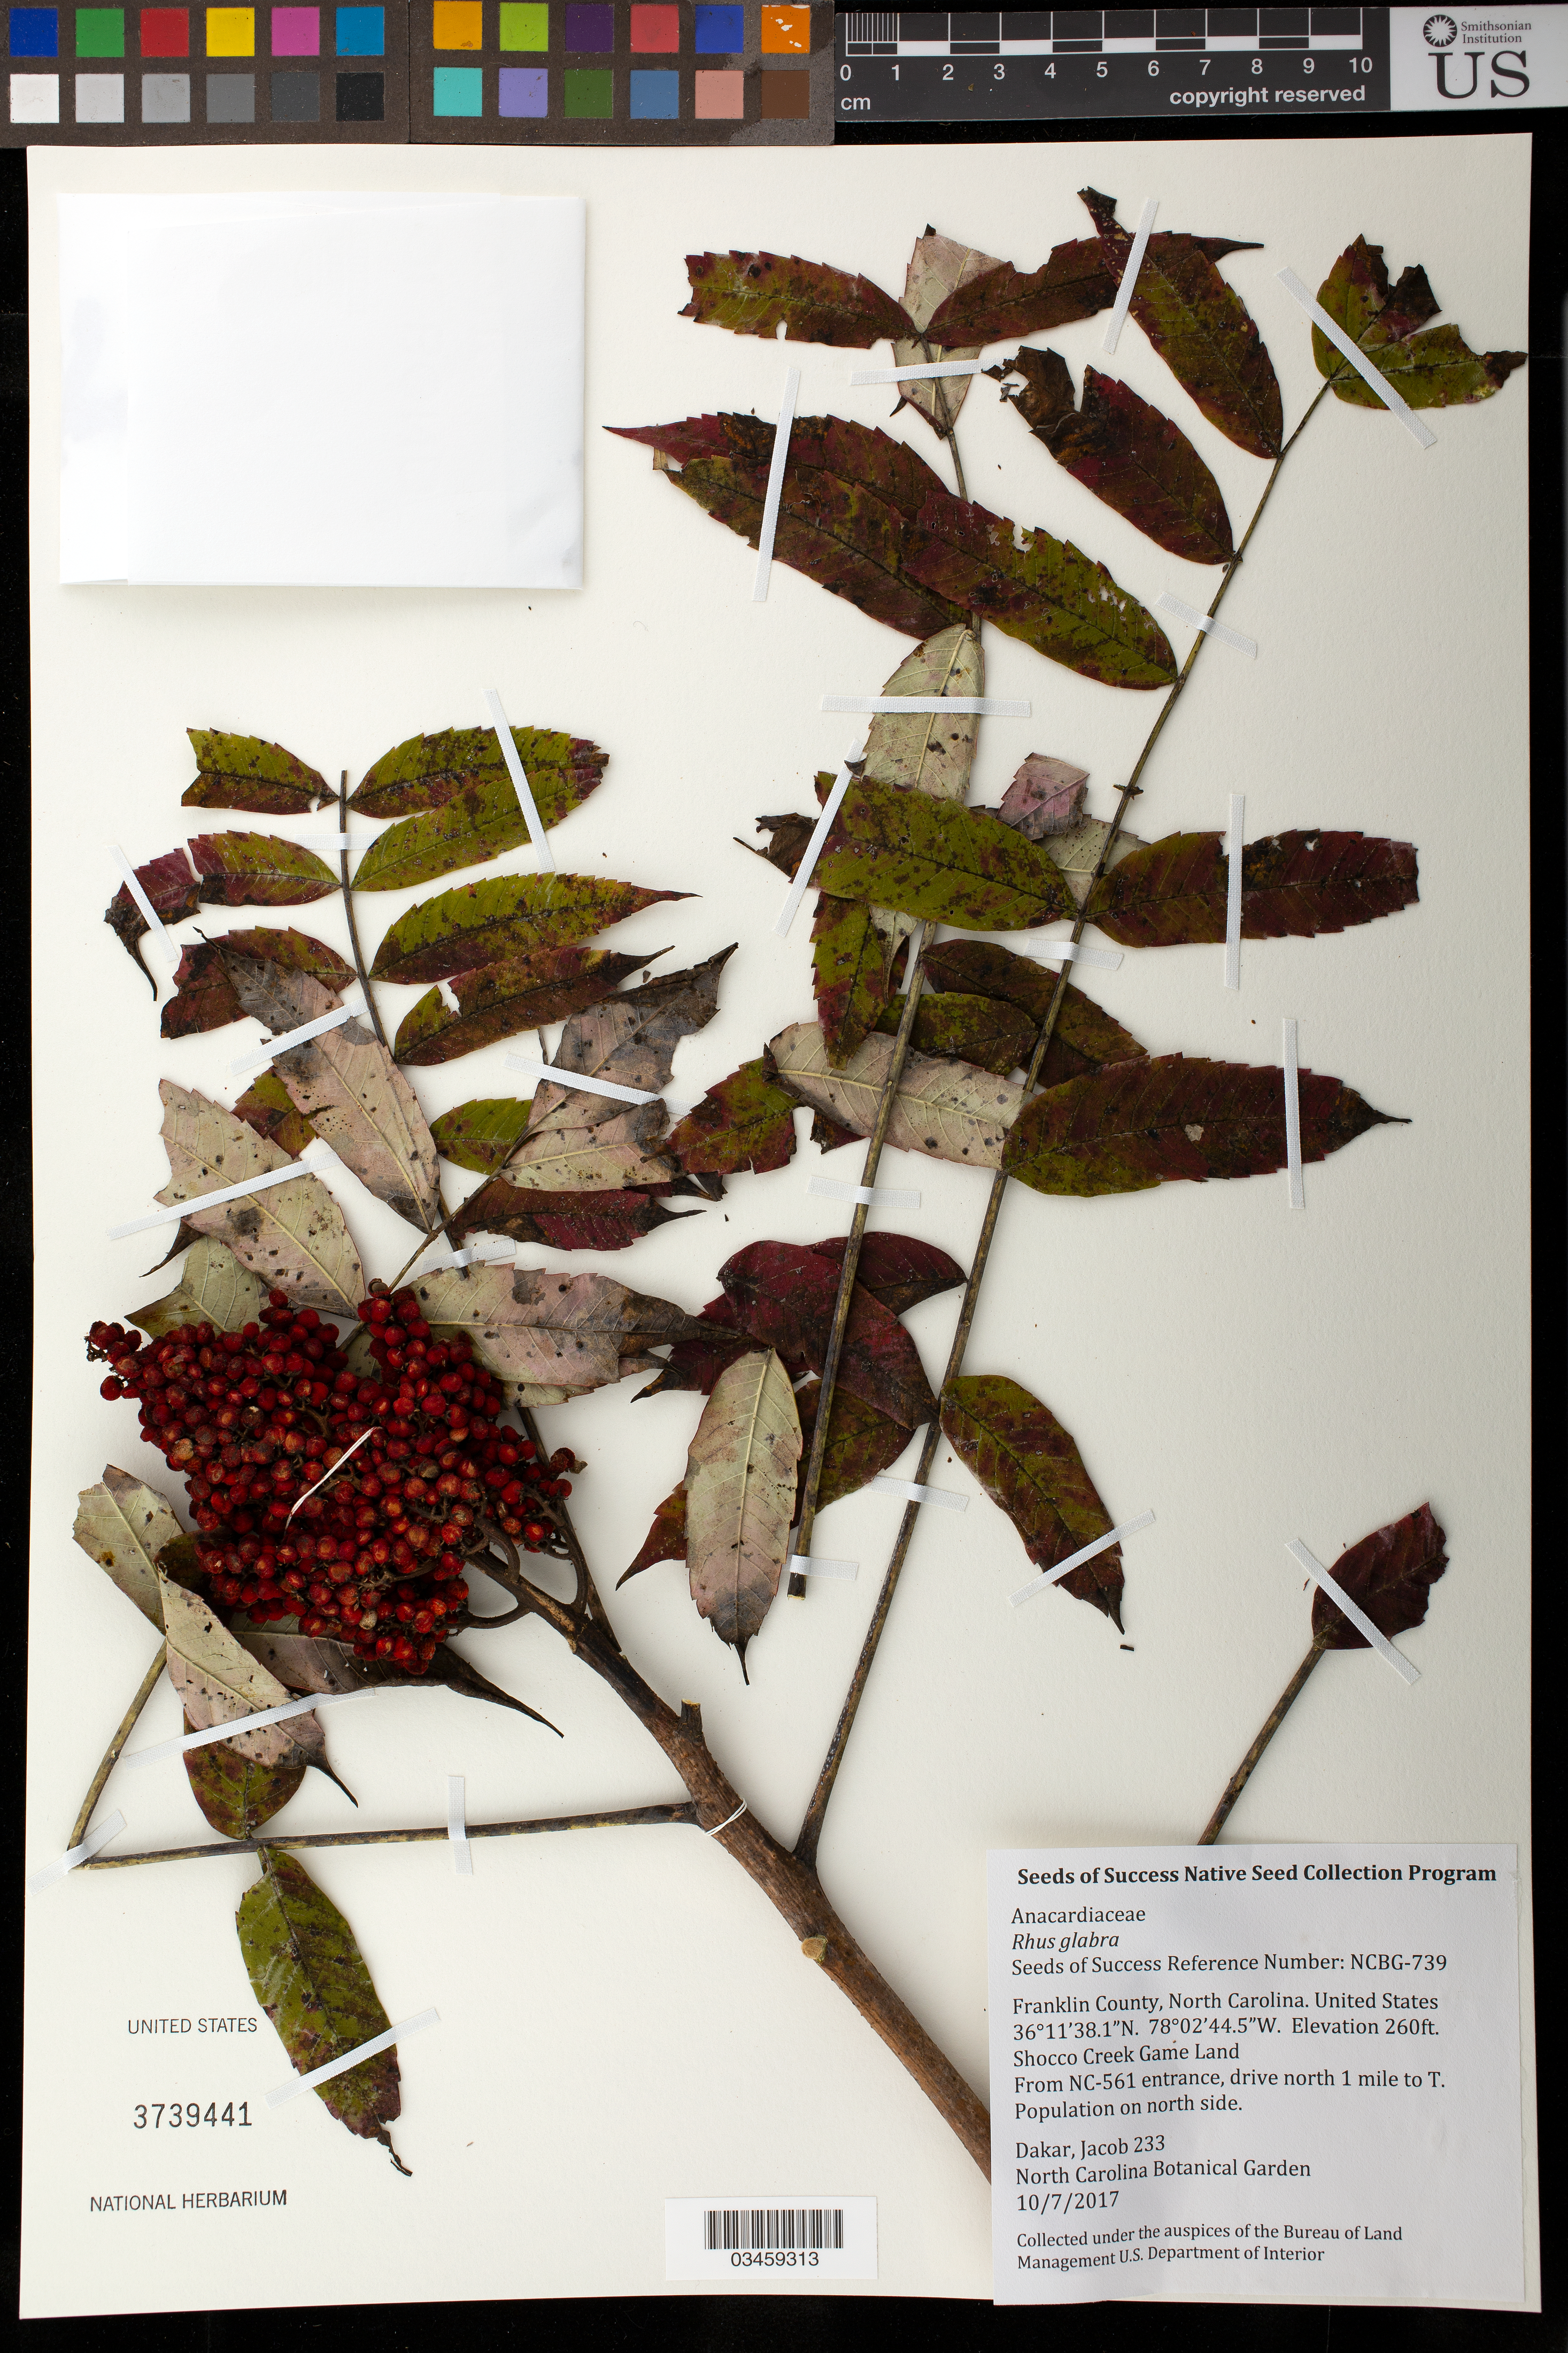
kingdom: Plantae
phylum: Tracheophyta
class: Magnoliopsida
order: Sapindales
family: Anacardiaceae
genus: Rhus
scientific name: Rhus glabra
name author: L.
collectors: J. Dakar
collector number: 233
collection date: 2017-10-07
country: United States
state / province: North Carolina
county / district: Franklin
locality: Shocco Creek Game Land, from NC-561 entrance 1 mi. to T.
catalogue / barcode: US 3739416